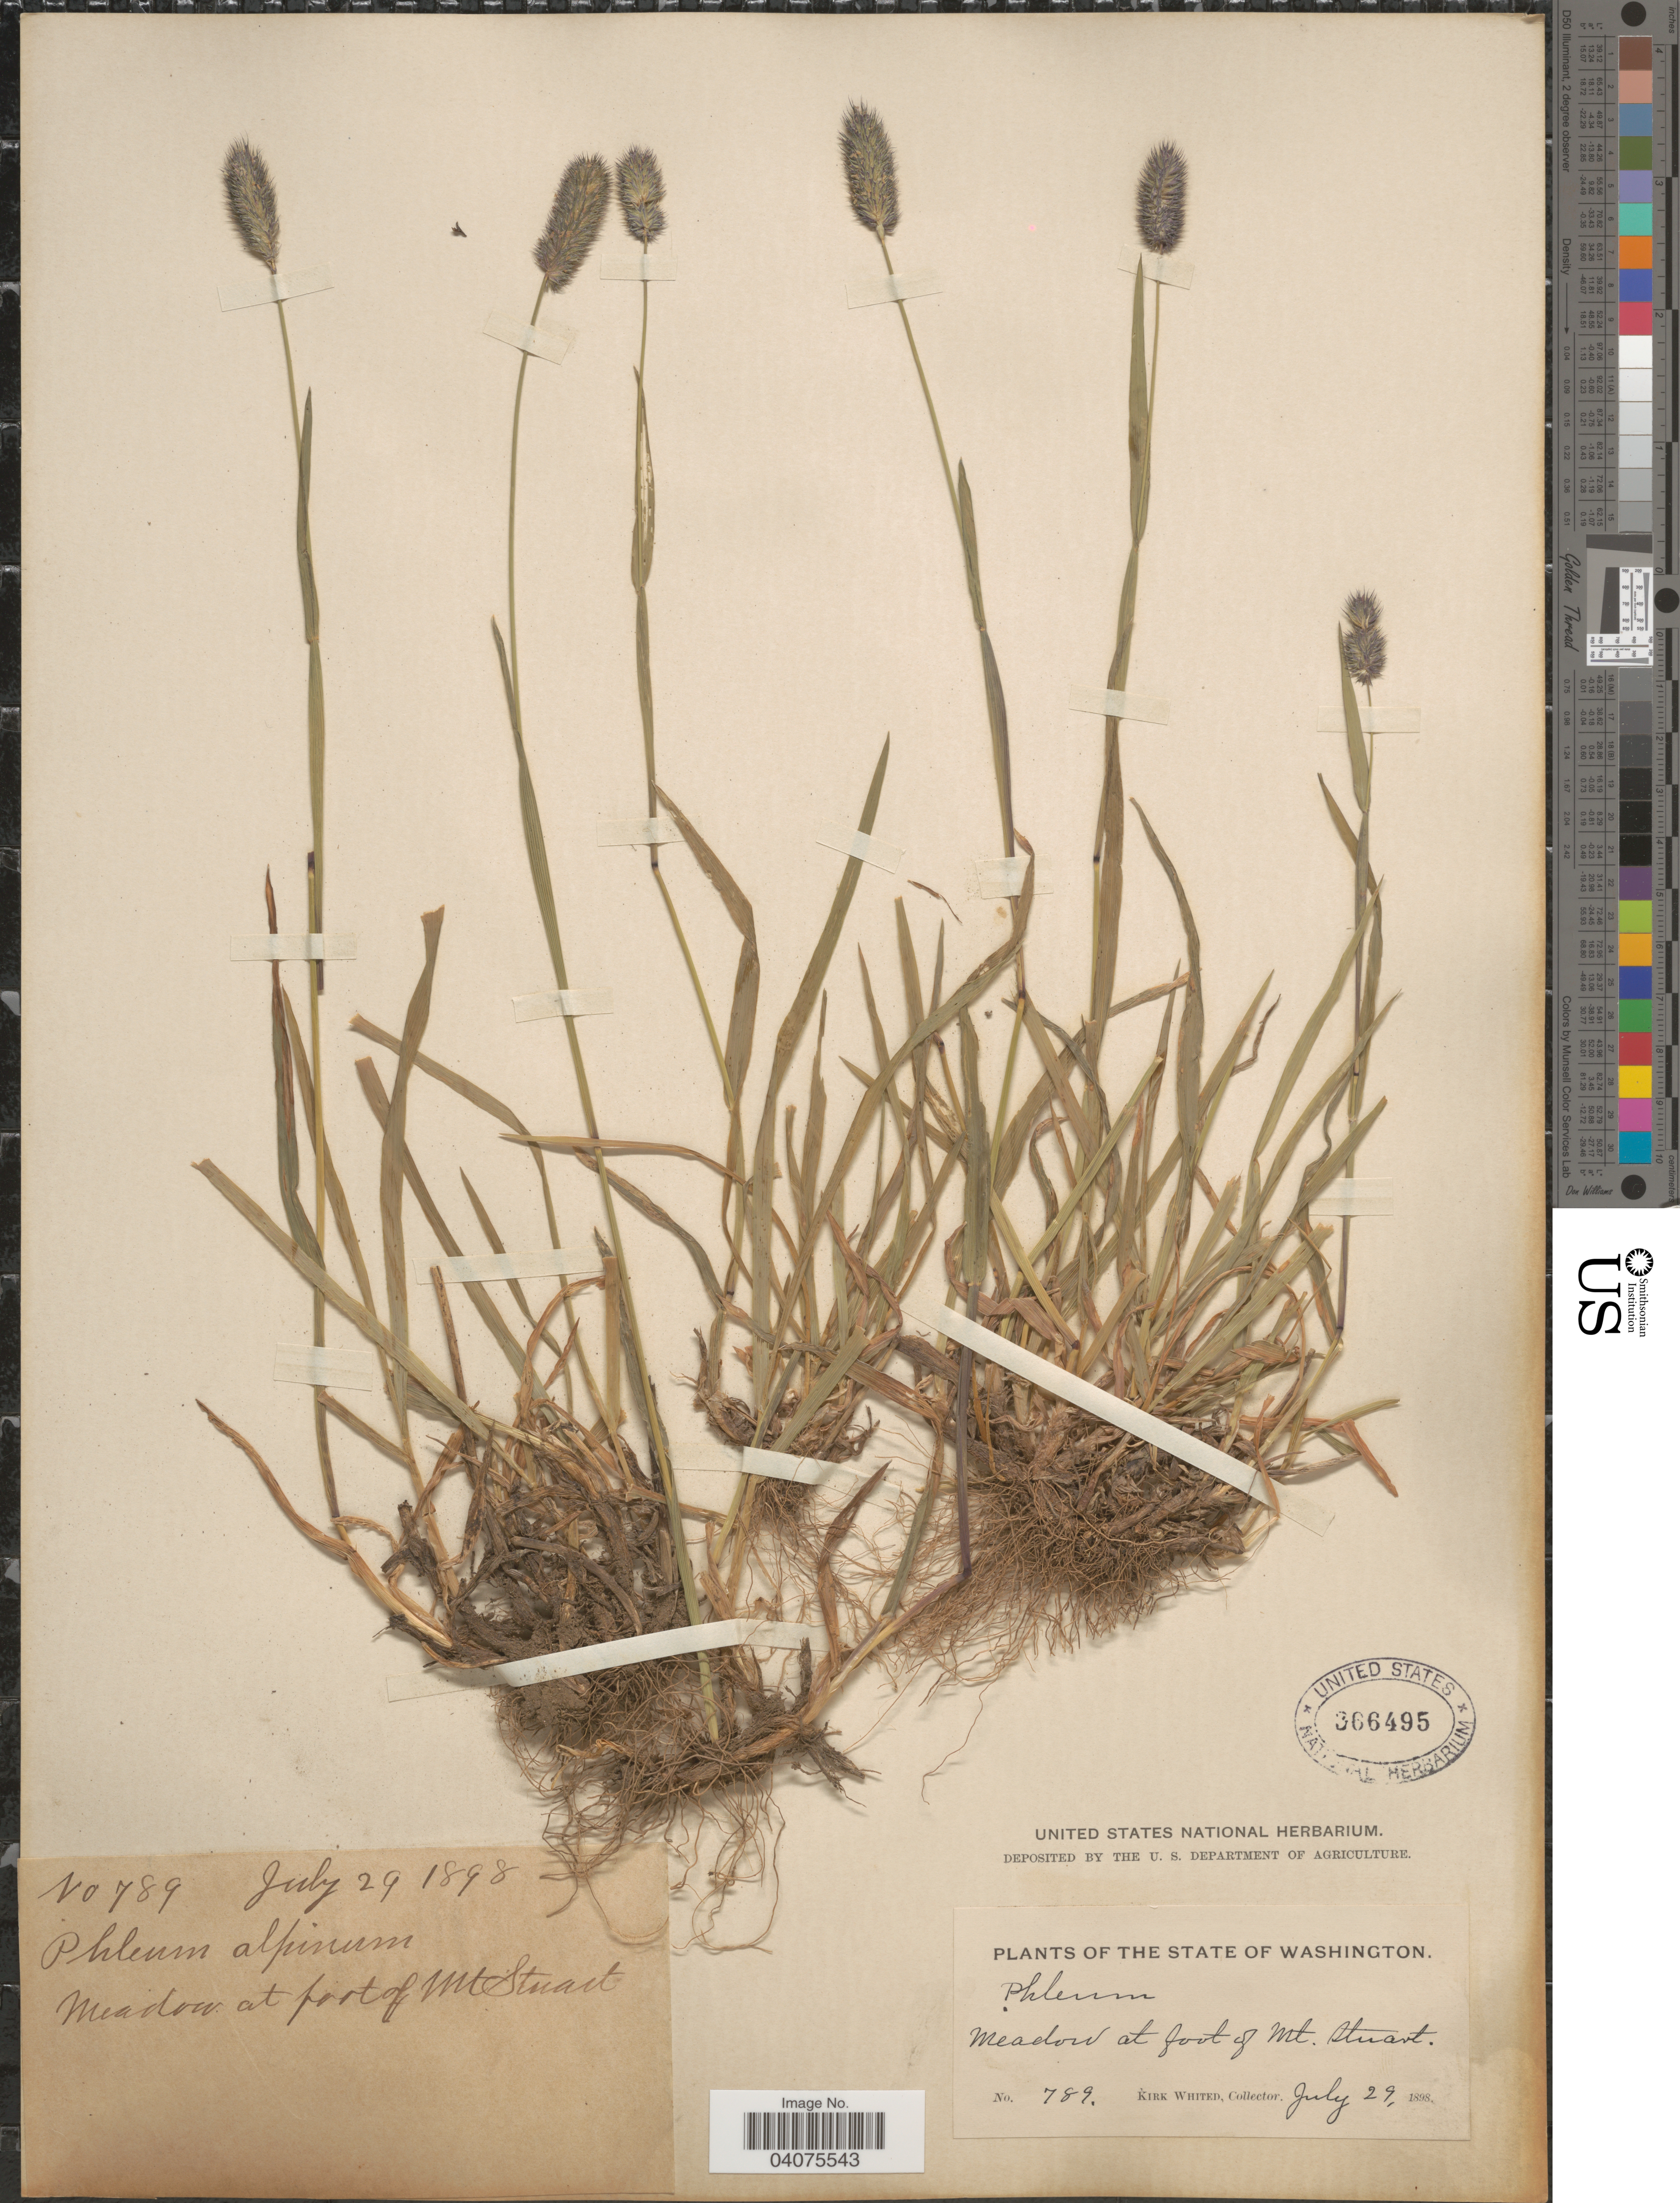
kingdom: Plantae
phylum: Tracheophyta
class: Liliopsida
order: Poales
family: Poaceae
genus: Phleum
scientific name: Phleum alpinum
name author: L.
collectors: K. Whited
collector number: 789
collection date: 1898-07-29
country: United States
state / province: Washington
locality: Meadow at foot of Mt Stuart.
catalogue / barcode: US 366495